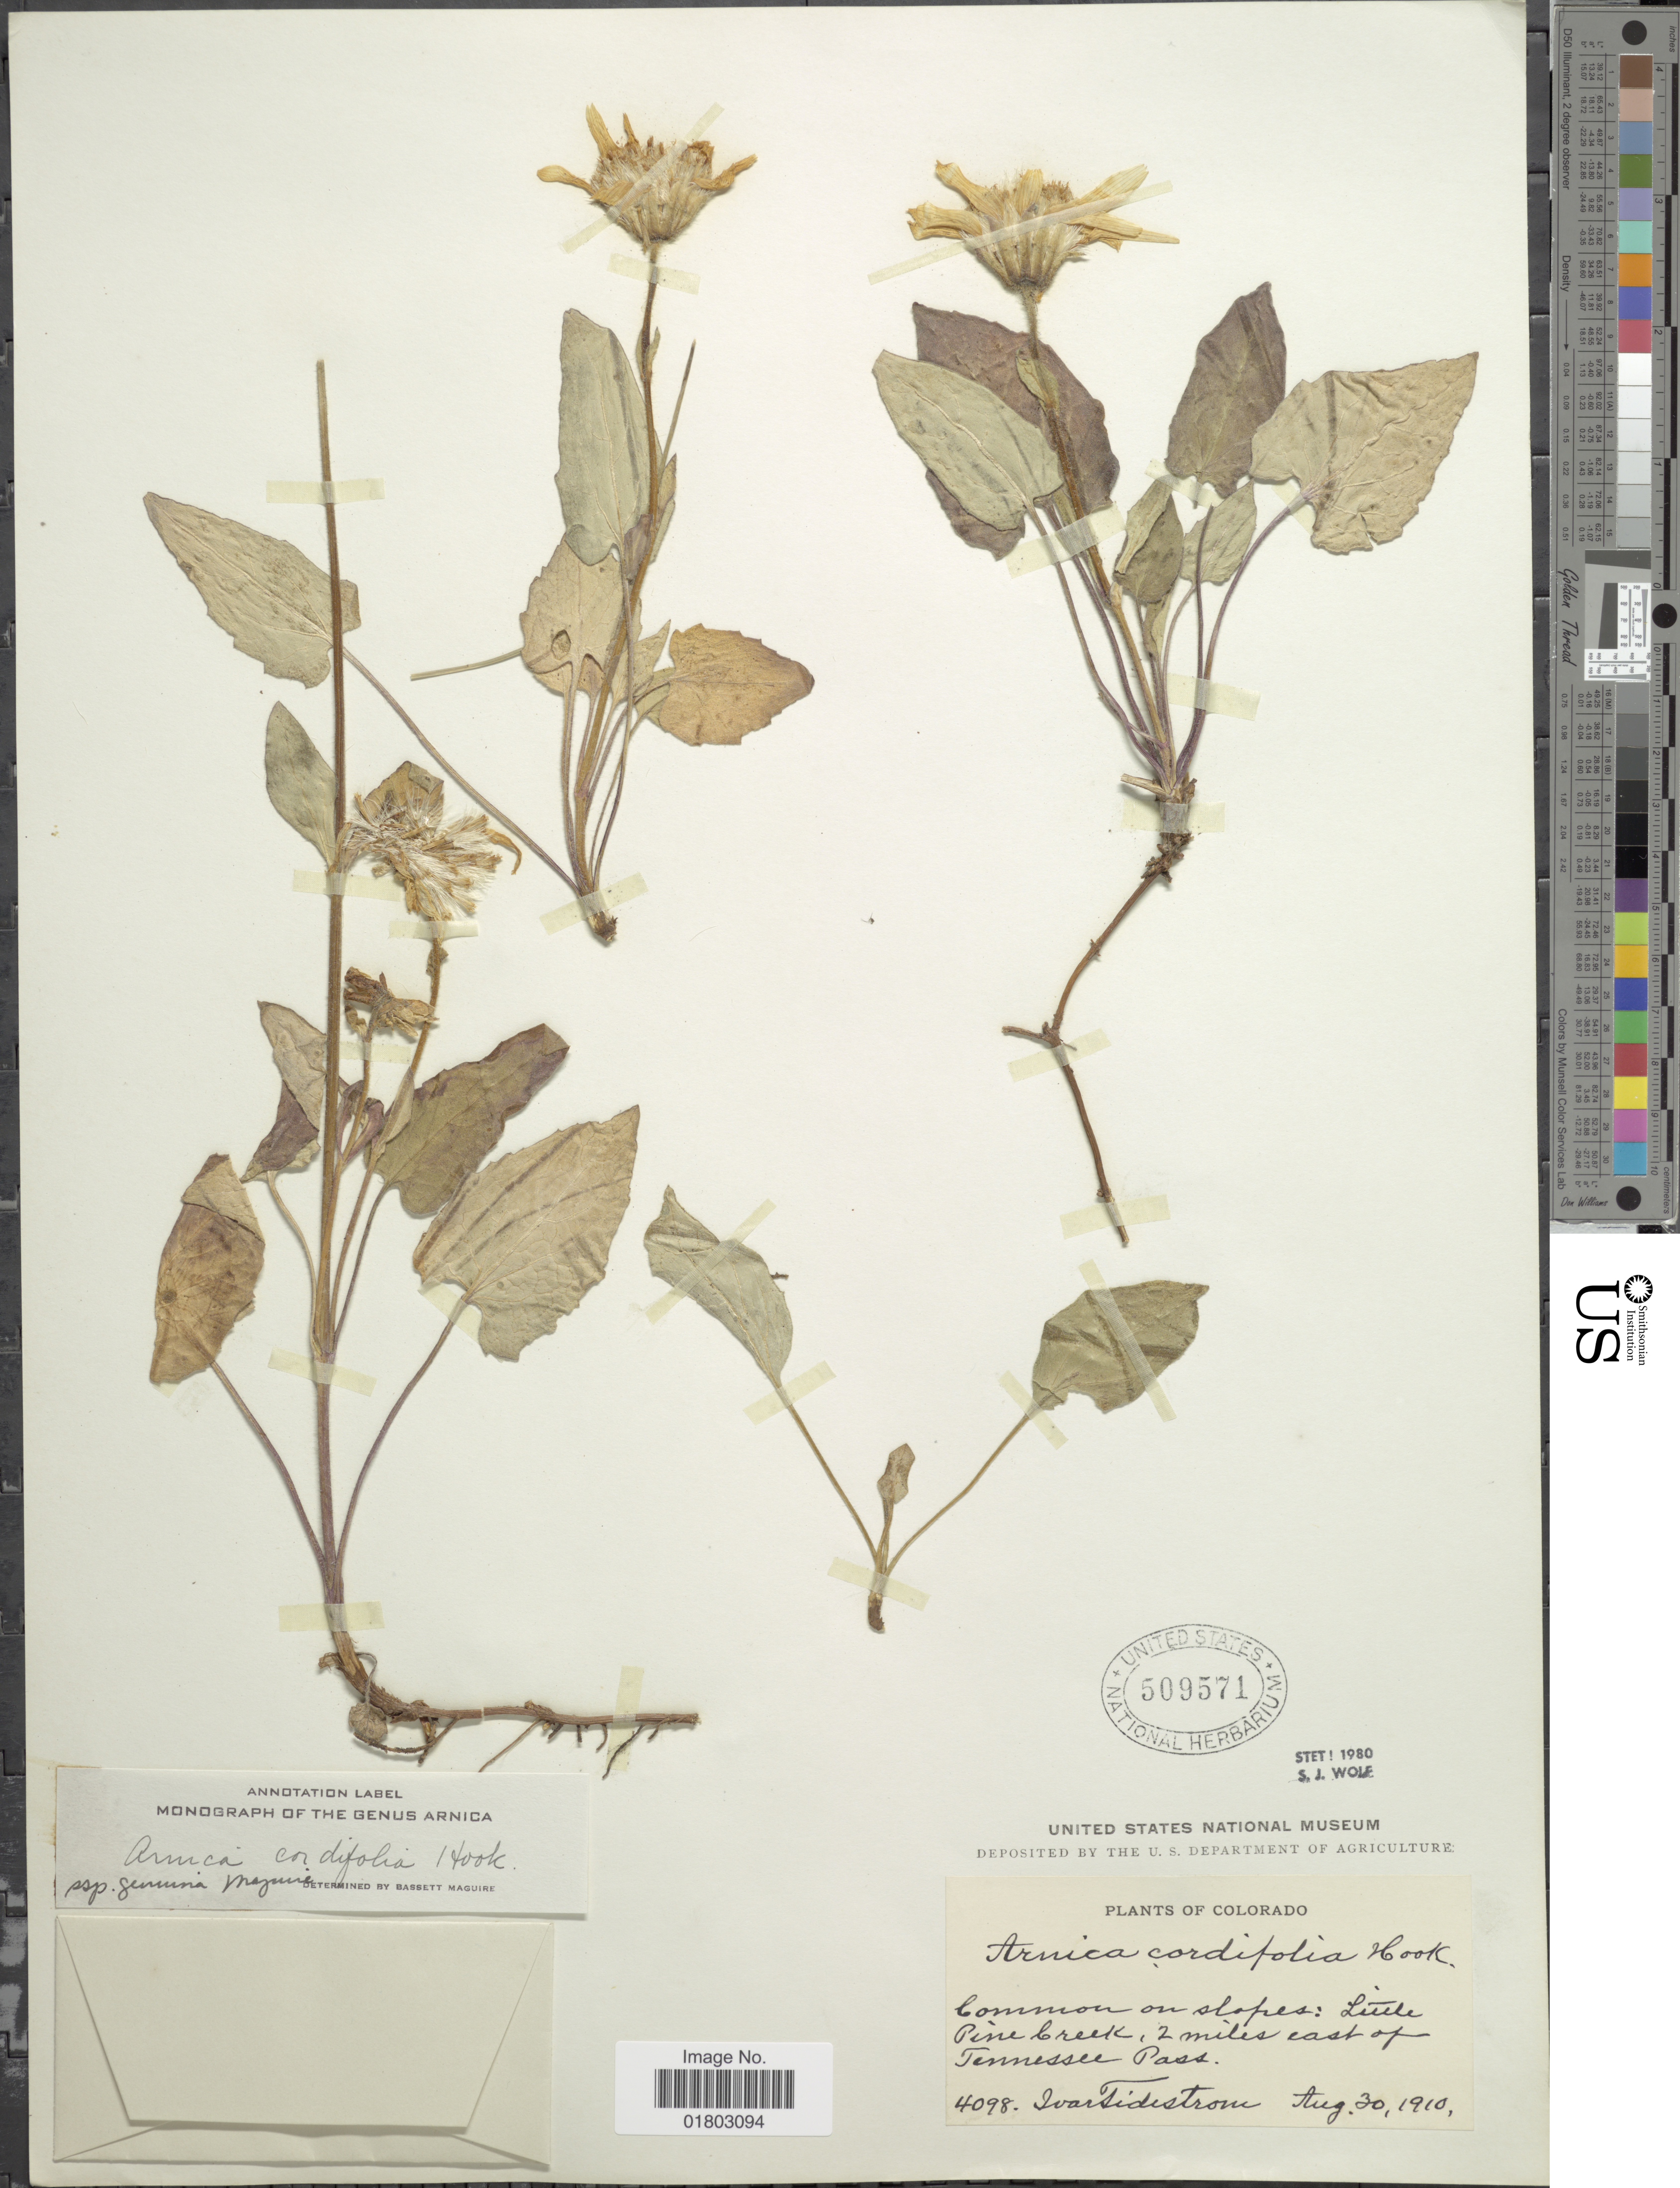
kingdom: Plantae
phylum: Tracheophyta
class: Magnoliopsida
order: Asterales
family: Asteraceae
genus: Arnica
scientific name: Arnica cordifolia subsp. genuina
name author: Maguire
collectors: I. F. Tidestrom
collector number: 4098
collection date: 1910-08-30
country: United States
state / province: Colorado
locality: Little Pine Creek, 2 miles east of Tennessee Pass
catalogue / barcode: US 509571